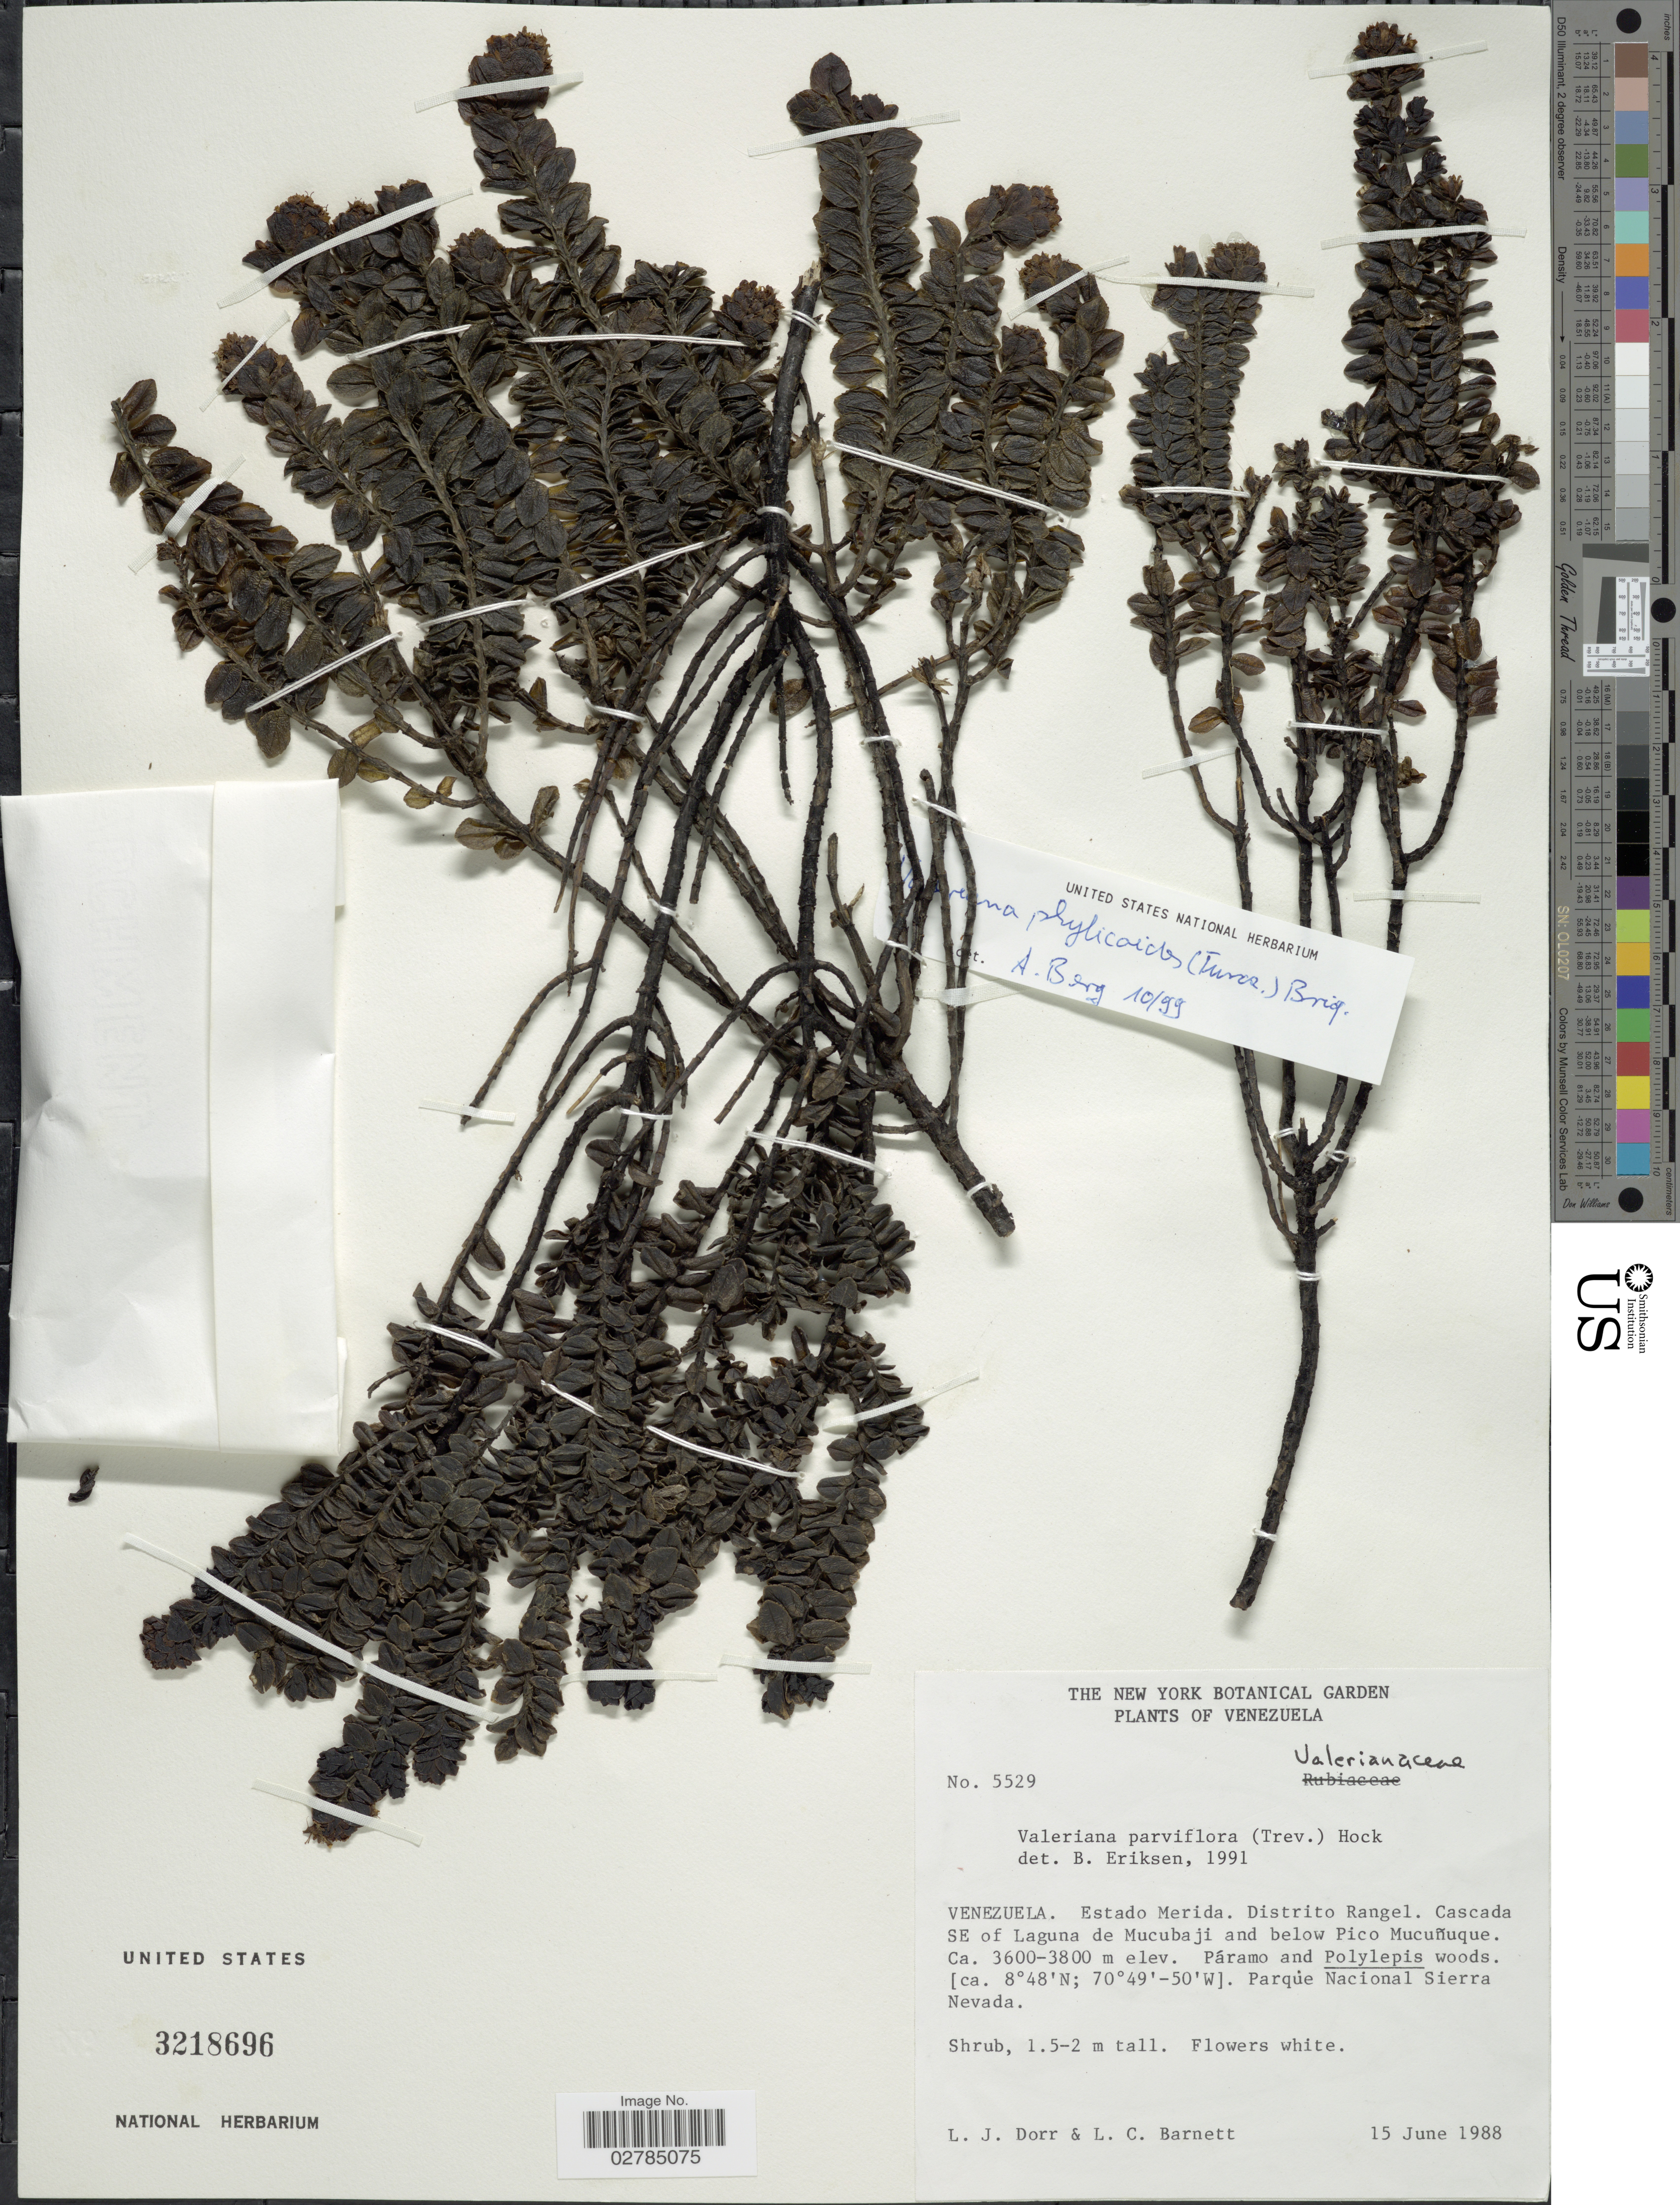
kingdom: Plantae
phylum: Tracheophyta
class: Magnoliopsida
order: Dipsacales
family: Caprifoliaceae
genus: Valeriana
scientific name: Valeriana phylicoides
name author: (Turcz.) Briq.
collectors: L. J. Dorr & L. C. Barnett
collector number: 5529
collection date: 1988-06-15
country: Venezuela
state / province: Mérida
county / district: Rangel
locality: Cascada SE of Laguna de Mucubaji and below Pico Mucuñuque, Parque Nacional Sierra Nevada.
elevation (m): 3600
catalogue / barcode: US 3218696